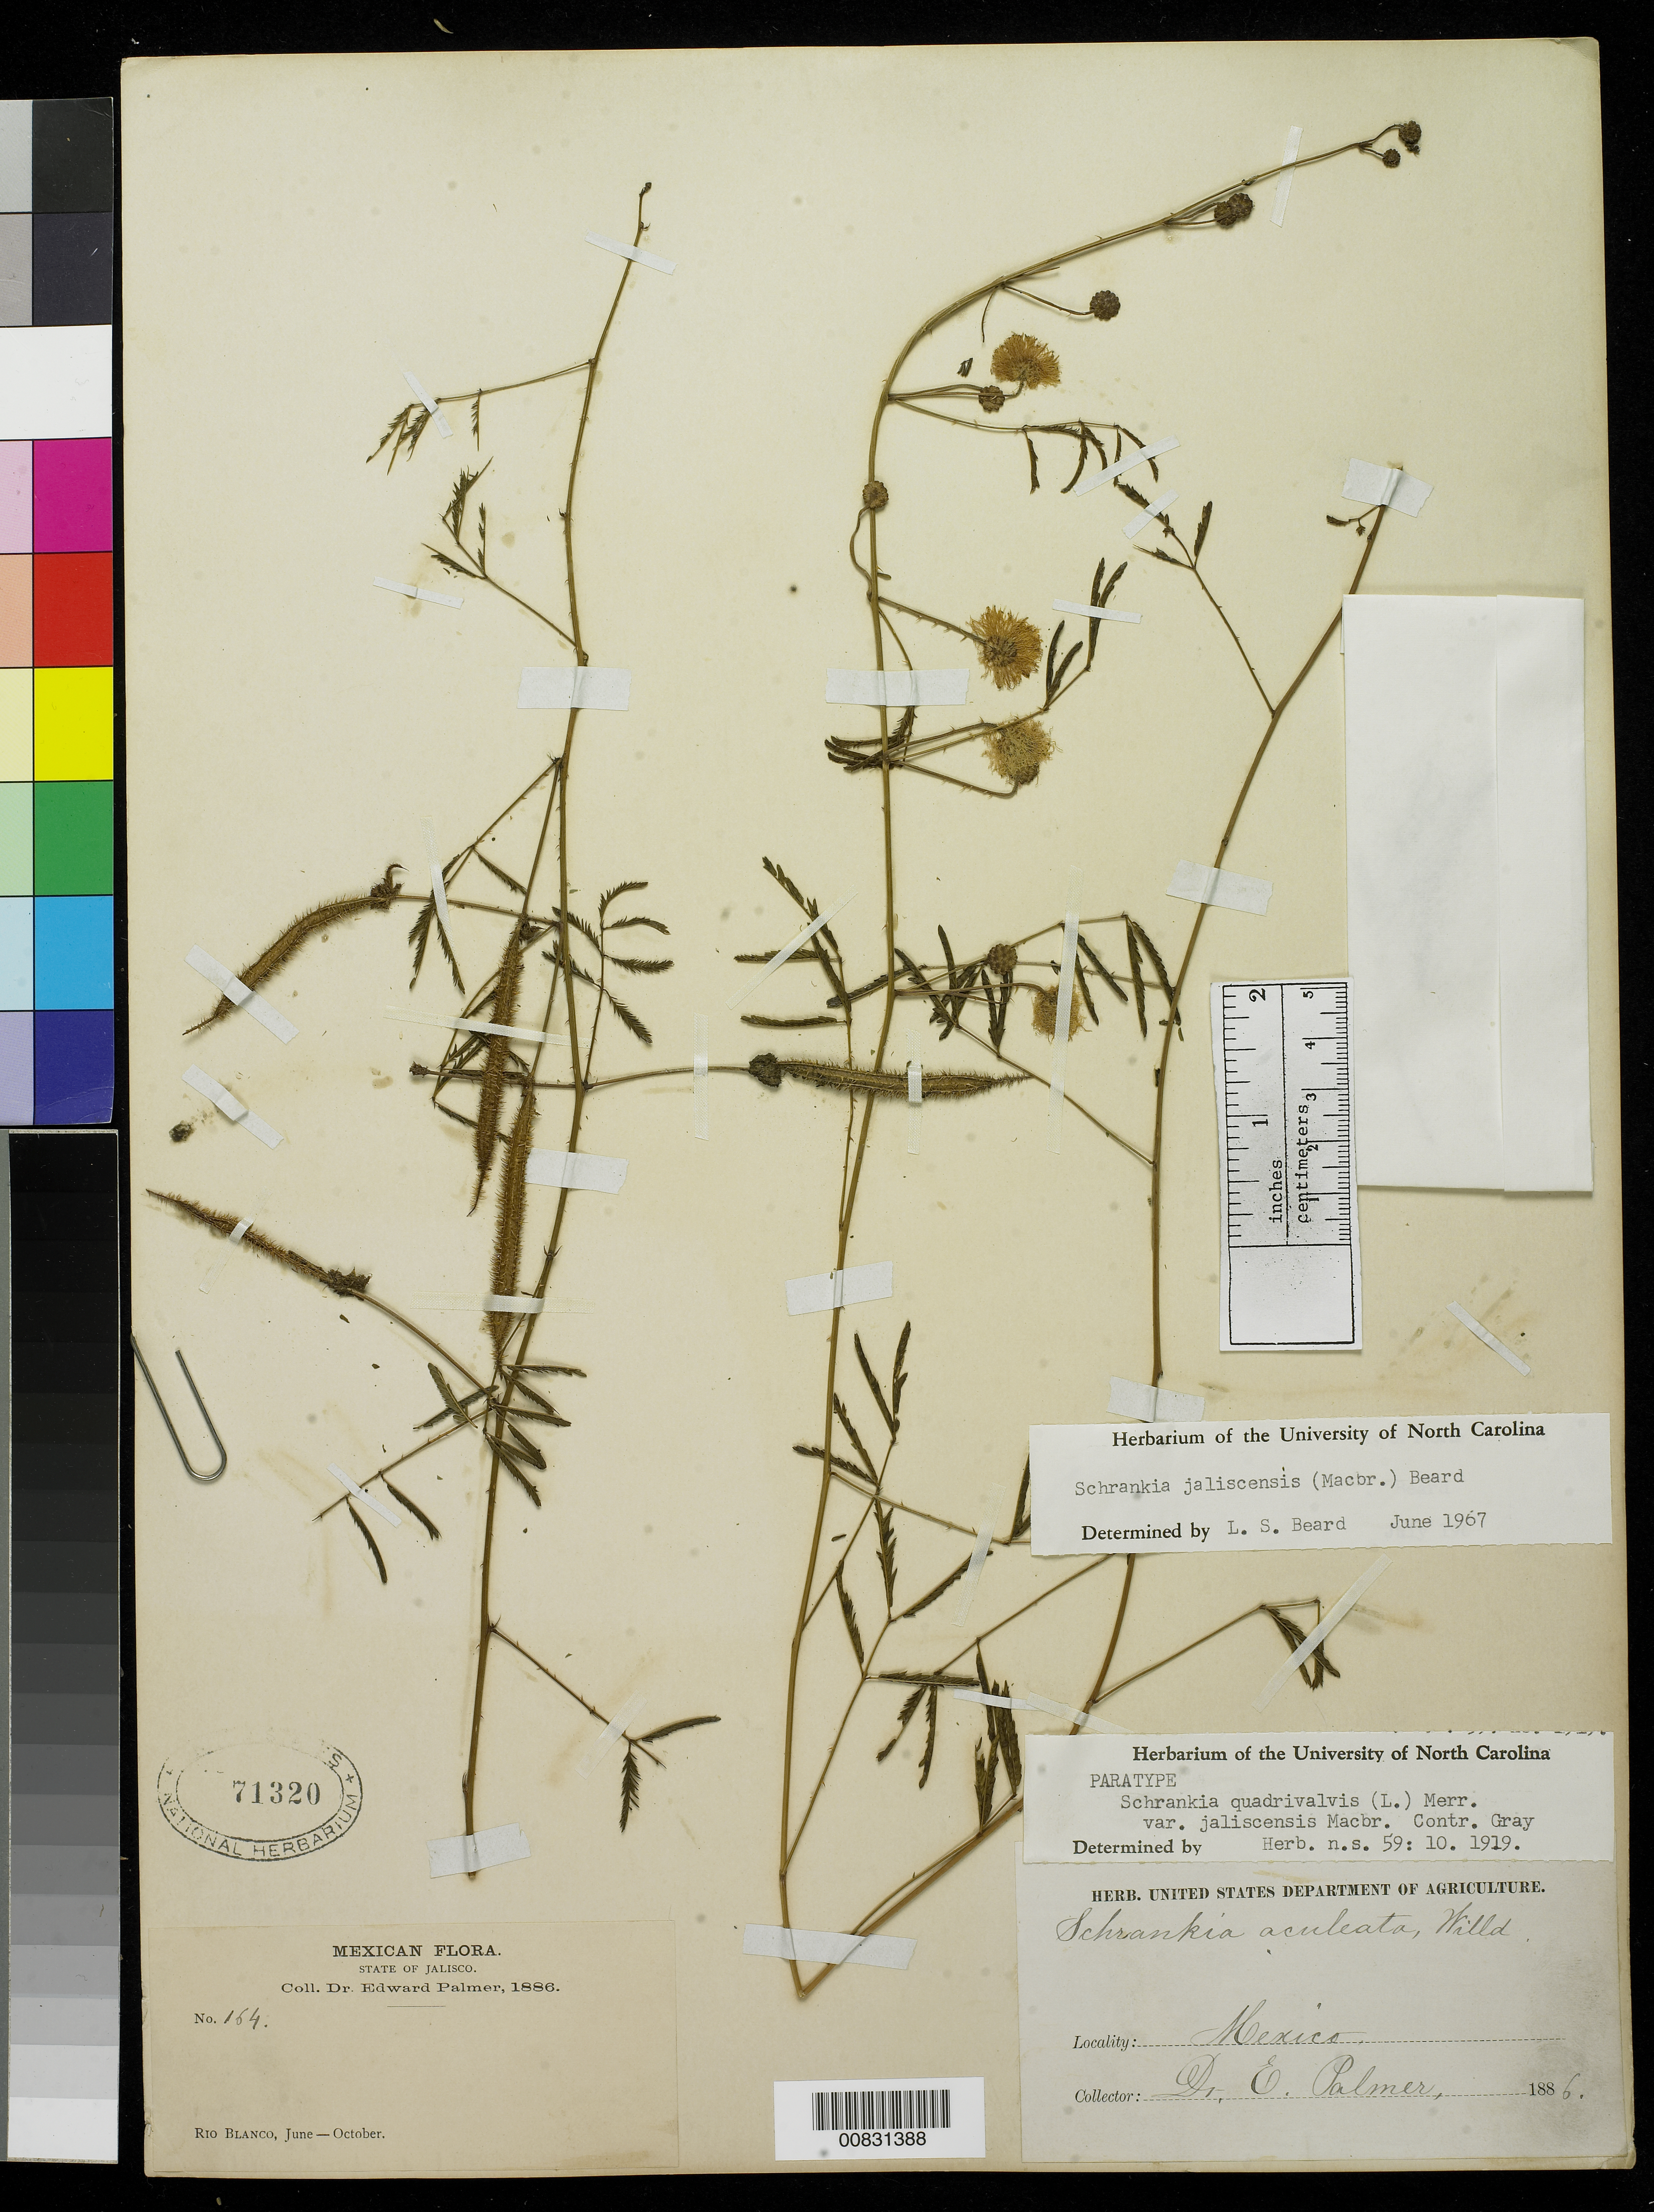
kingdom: Plantae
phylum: Tracheophyta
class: Magnoliopsida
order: Fabales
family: Fabaceae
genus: Mimosa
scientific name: Mimosa quadrivalvis var. jalicensis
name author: (J.F. Macbr.) Beard ex Barneby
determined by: Strong, M. T., (US), Smithsonian Institution - National Museum of Natural History (UNITED STATES)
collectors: E. Palmer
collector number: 164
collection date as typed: Jun 1886 to -- Oct 1886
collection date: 1886-06/1886-10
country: Mexico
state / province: Jalisco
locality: Río Blanco, Jalisco.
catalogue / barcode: US 71320